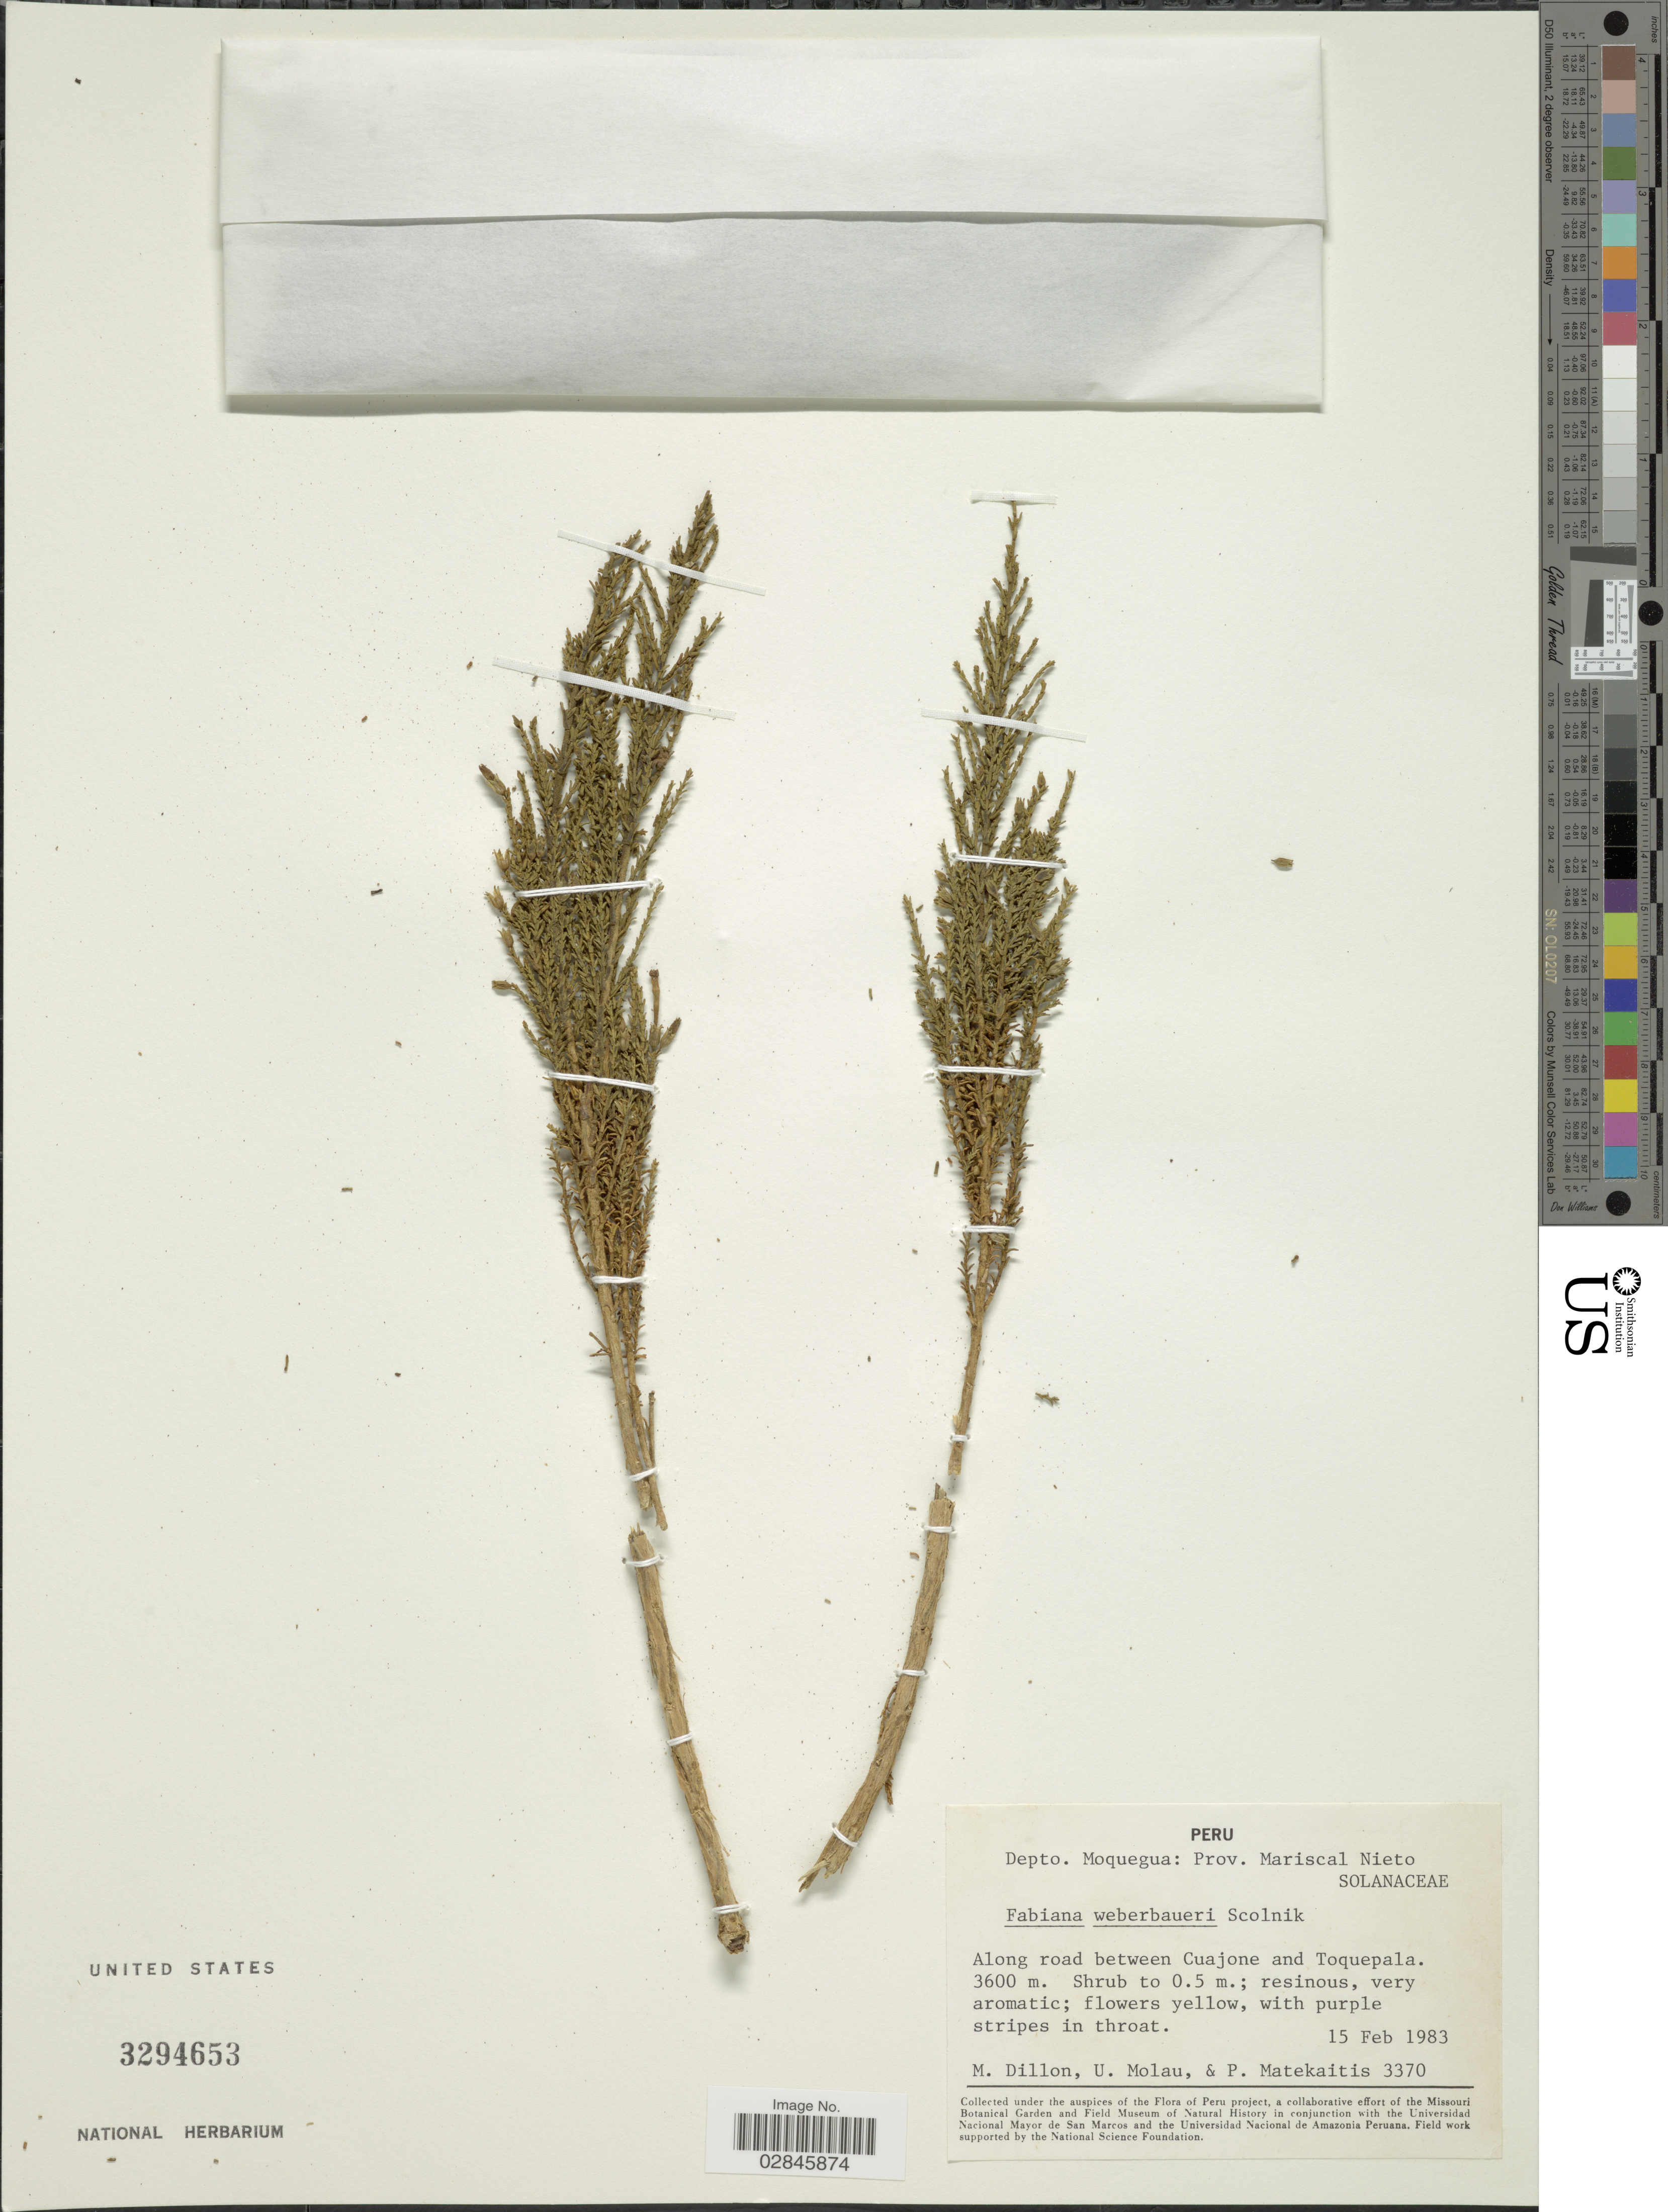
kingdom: Plantae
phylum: Tracheophyta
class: Magnoliopsida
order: Solanales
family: Solanaceae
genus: Fabiana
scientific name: Fabiana weberbaueri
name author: Scolnik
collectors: M. O. Dillon, U. Molau & P. Matekaitis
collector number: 3370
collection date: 1983-02-15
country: Peru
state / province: Moquegua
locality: Depto. Moquegua: Prov. Mariscal Nieto. Along road between Cuajone and Toquepala.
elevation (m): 3600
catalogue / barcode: US 3294653